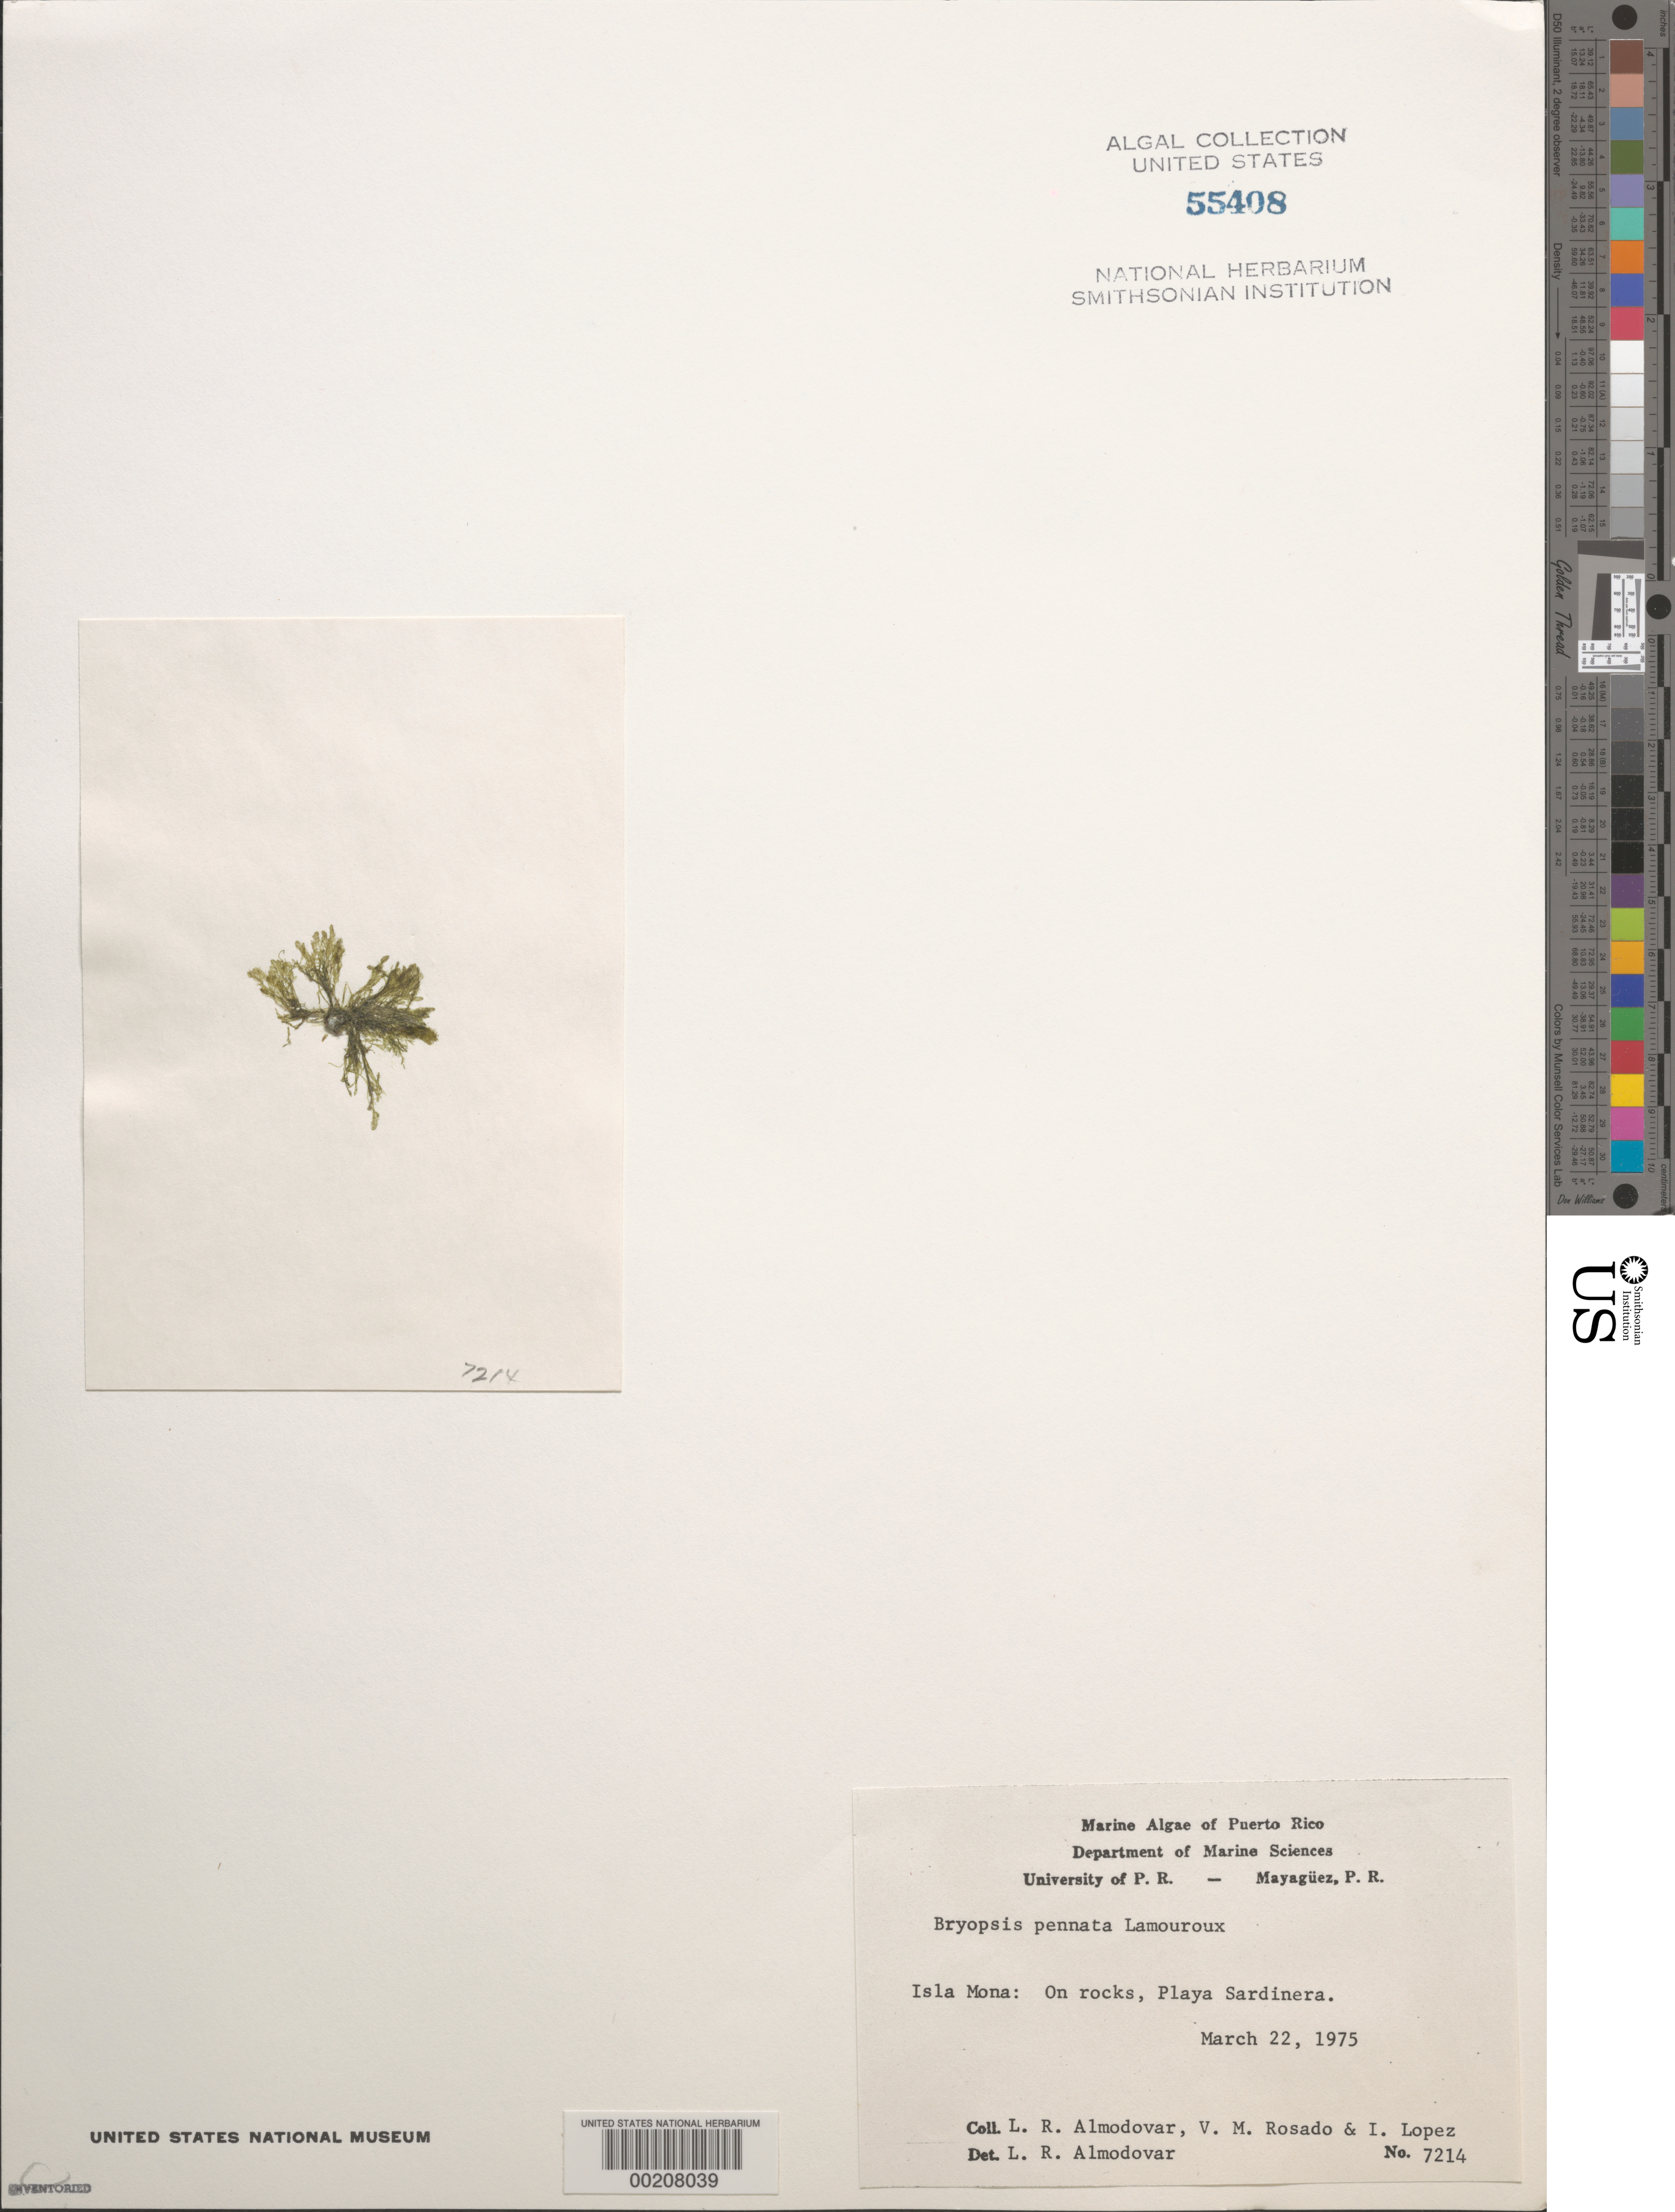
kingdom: Plantae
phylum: Chlorophyta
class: Ulvophyceae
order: Bryopsidales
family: Bryopsidaceae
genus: Bryopsis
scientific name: Bryopsis pennata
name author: J.V.Lamouroux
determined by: Almodovar, L. R.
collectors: L. Almodovar, V. Rosado & I. Lopéz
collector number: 7214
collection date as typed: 22 Mar 1975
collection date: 1975-03-22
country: Puerto Rico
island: Isla de Mona (Isla Mona)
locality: Playa Sardinera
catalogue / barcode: US 55408